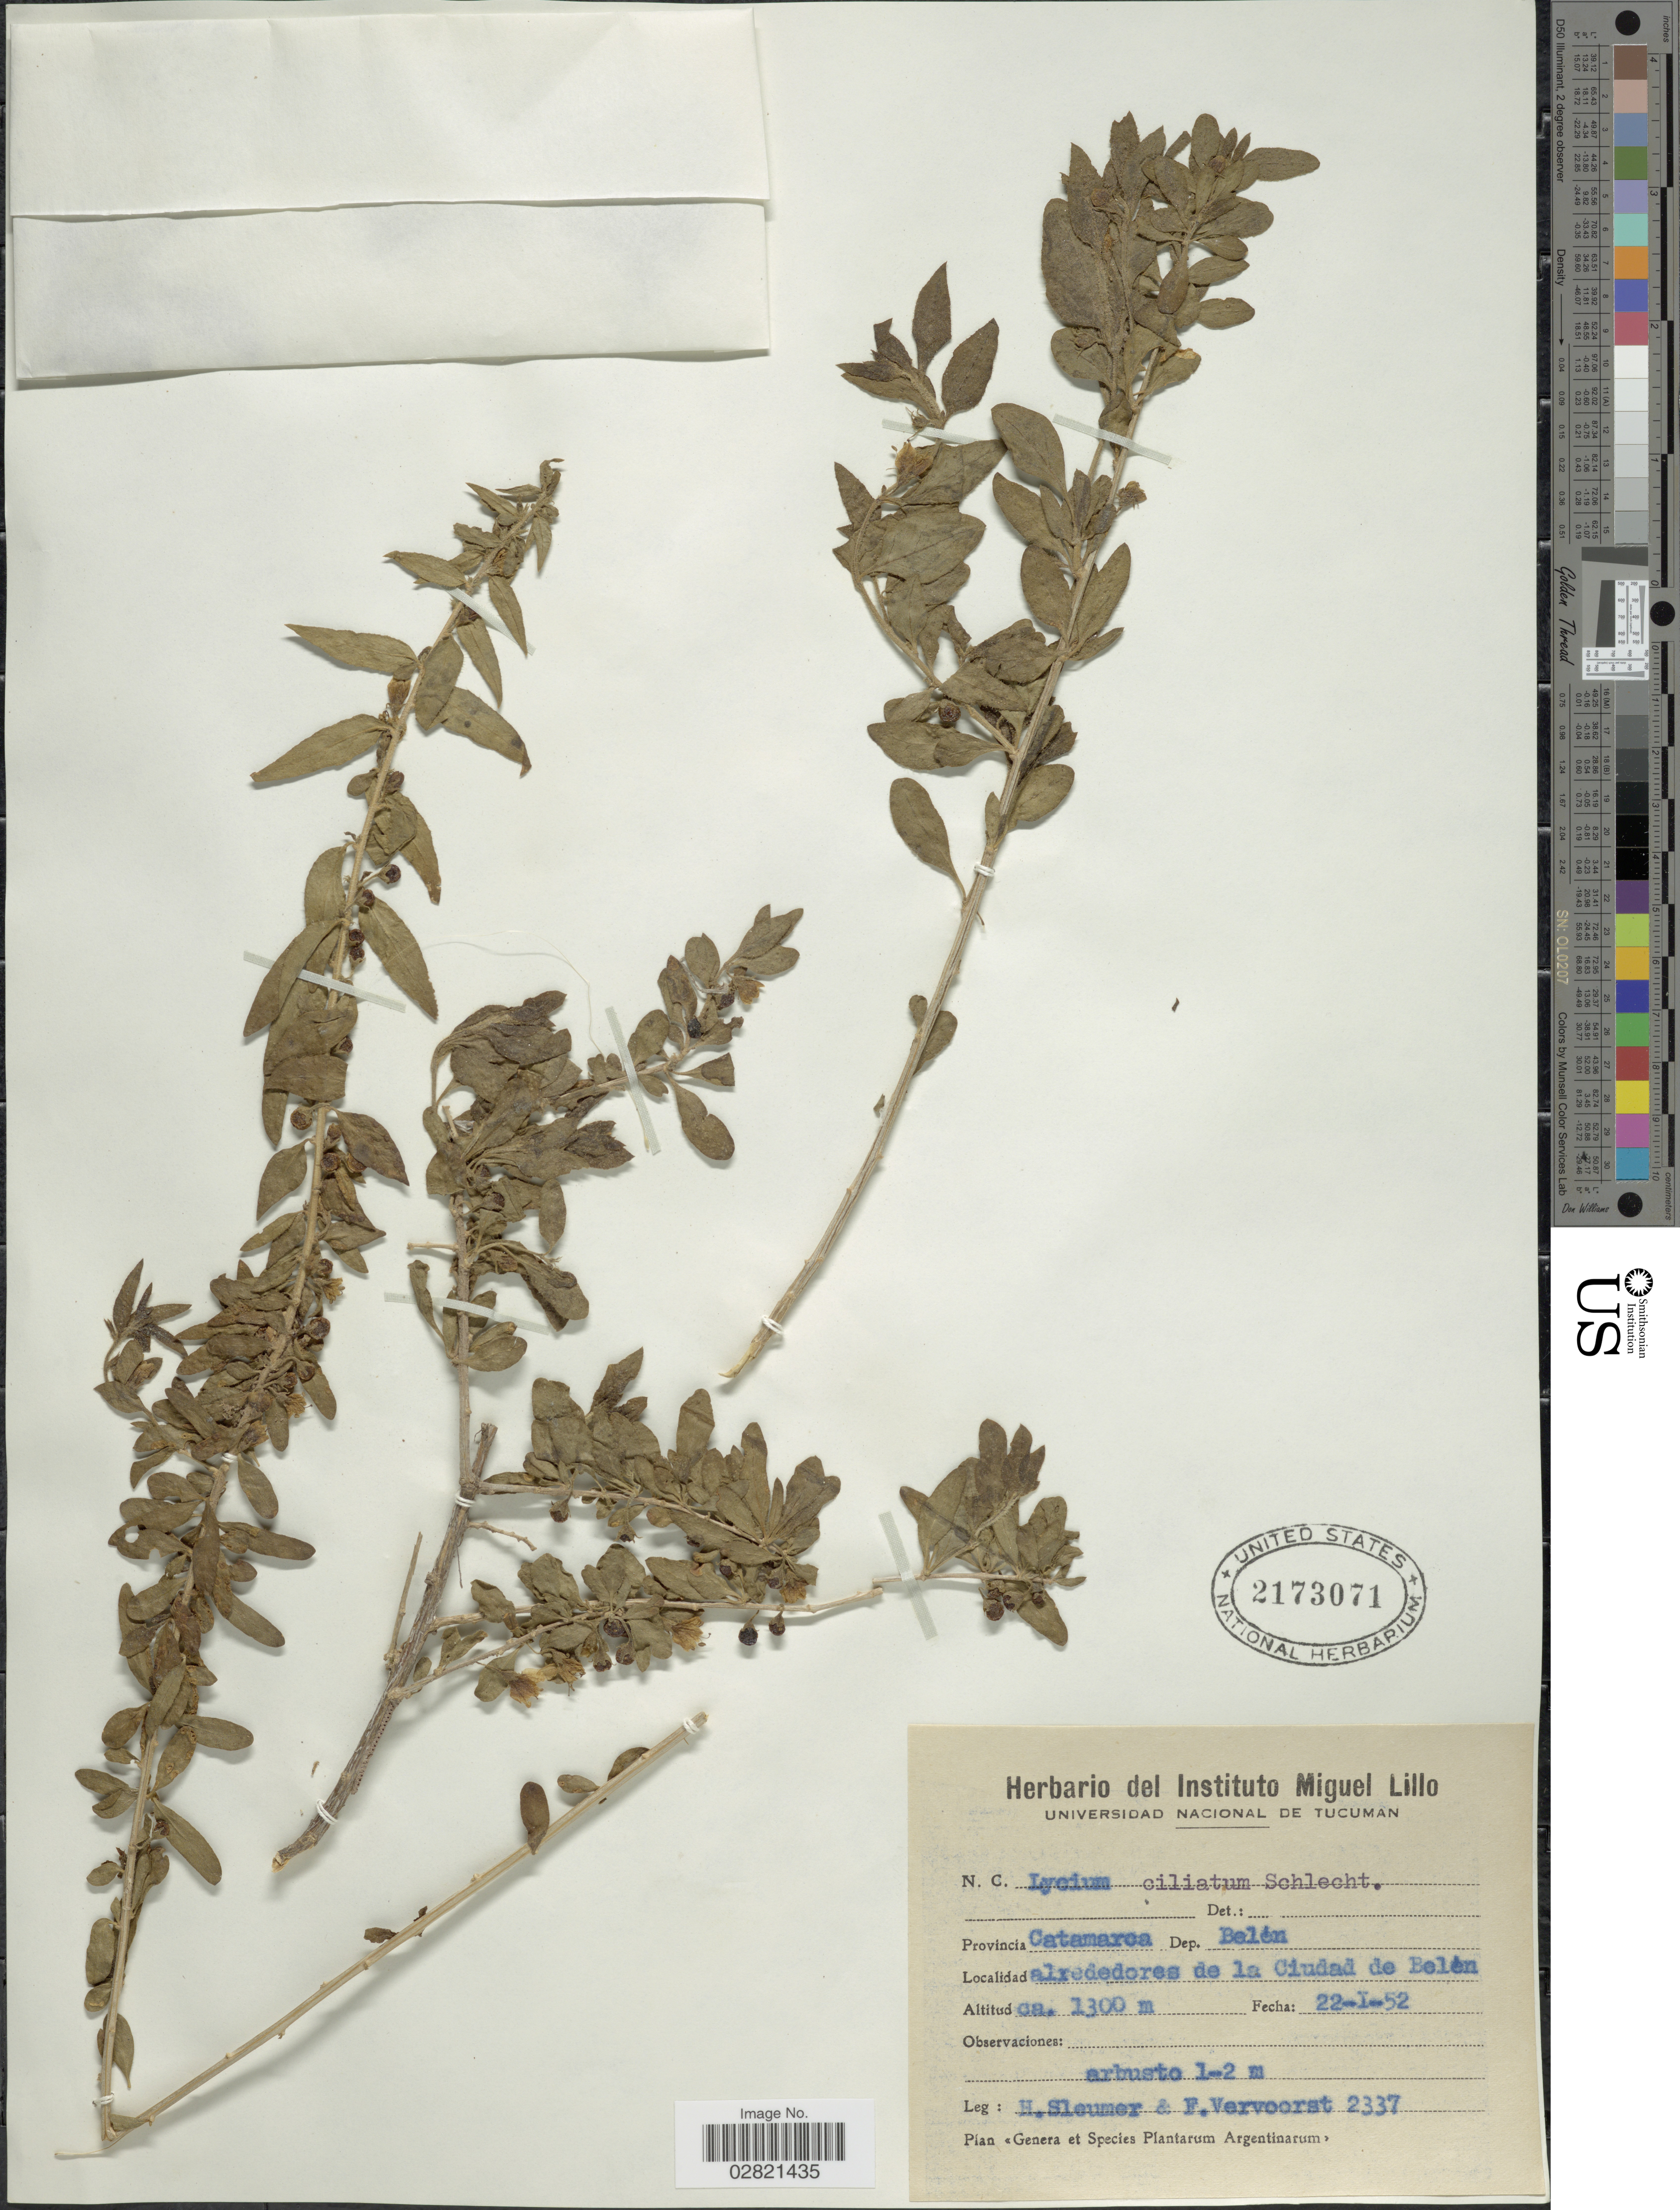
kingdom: Plantae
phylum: Tracheophyta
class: Magnoliopsida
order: Solanales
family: Solanaceae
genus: Lycium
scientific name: Lycium ciliatum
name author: Schltdl.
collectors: H. O. Sleumer & F. Vervoorst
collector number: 2337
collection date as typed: Transcribed d/m/y: 22/1/52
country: Argentina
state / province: Catamarca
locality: Provincia Catamarca. Dep. Belén. Alrededores de la Ciudad de Belén.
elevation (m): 1300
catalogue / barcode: US 2173071